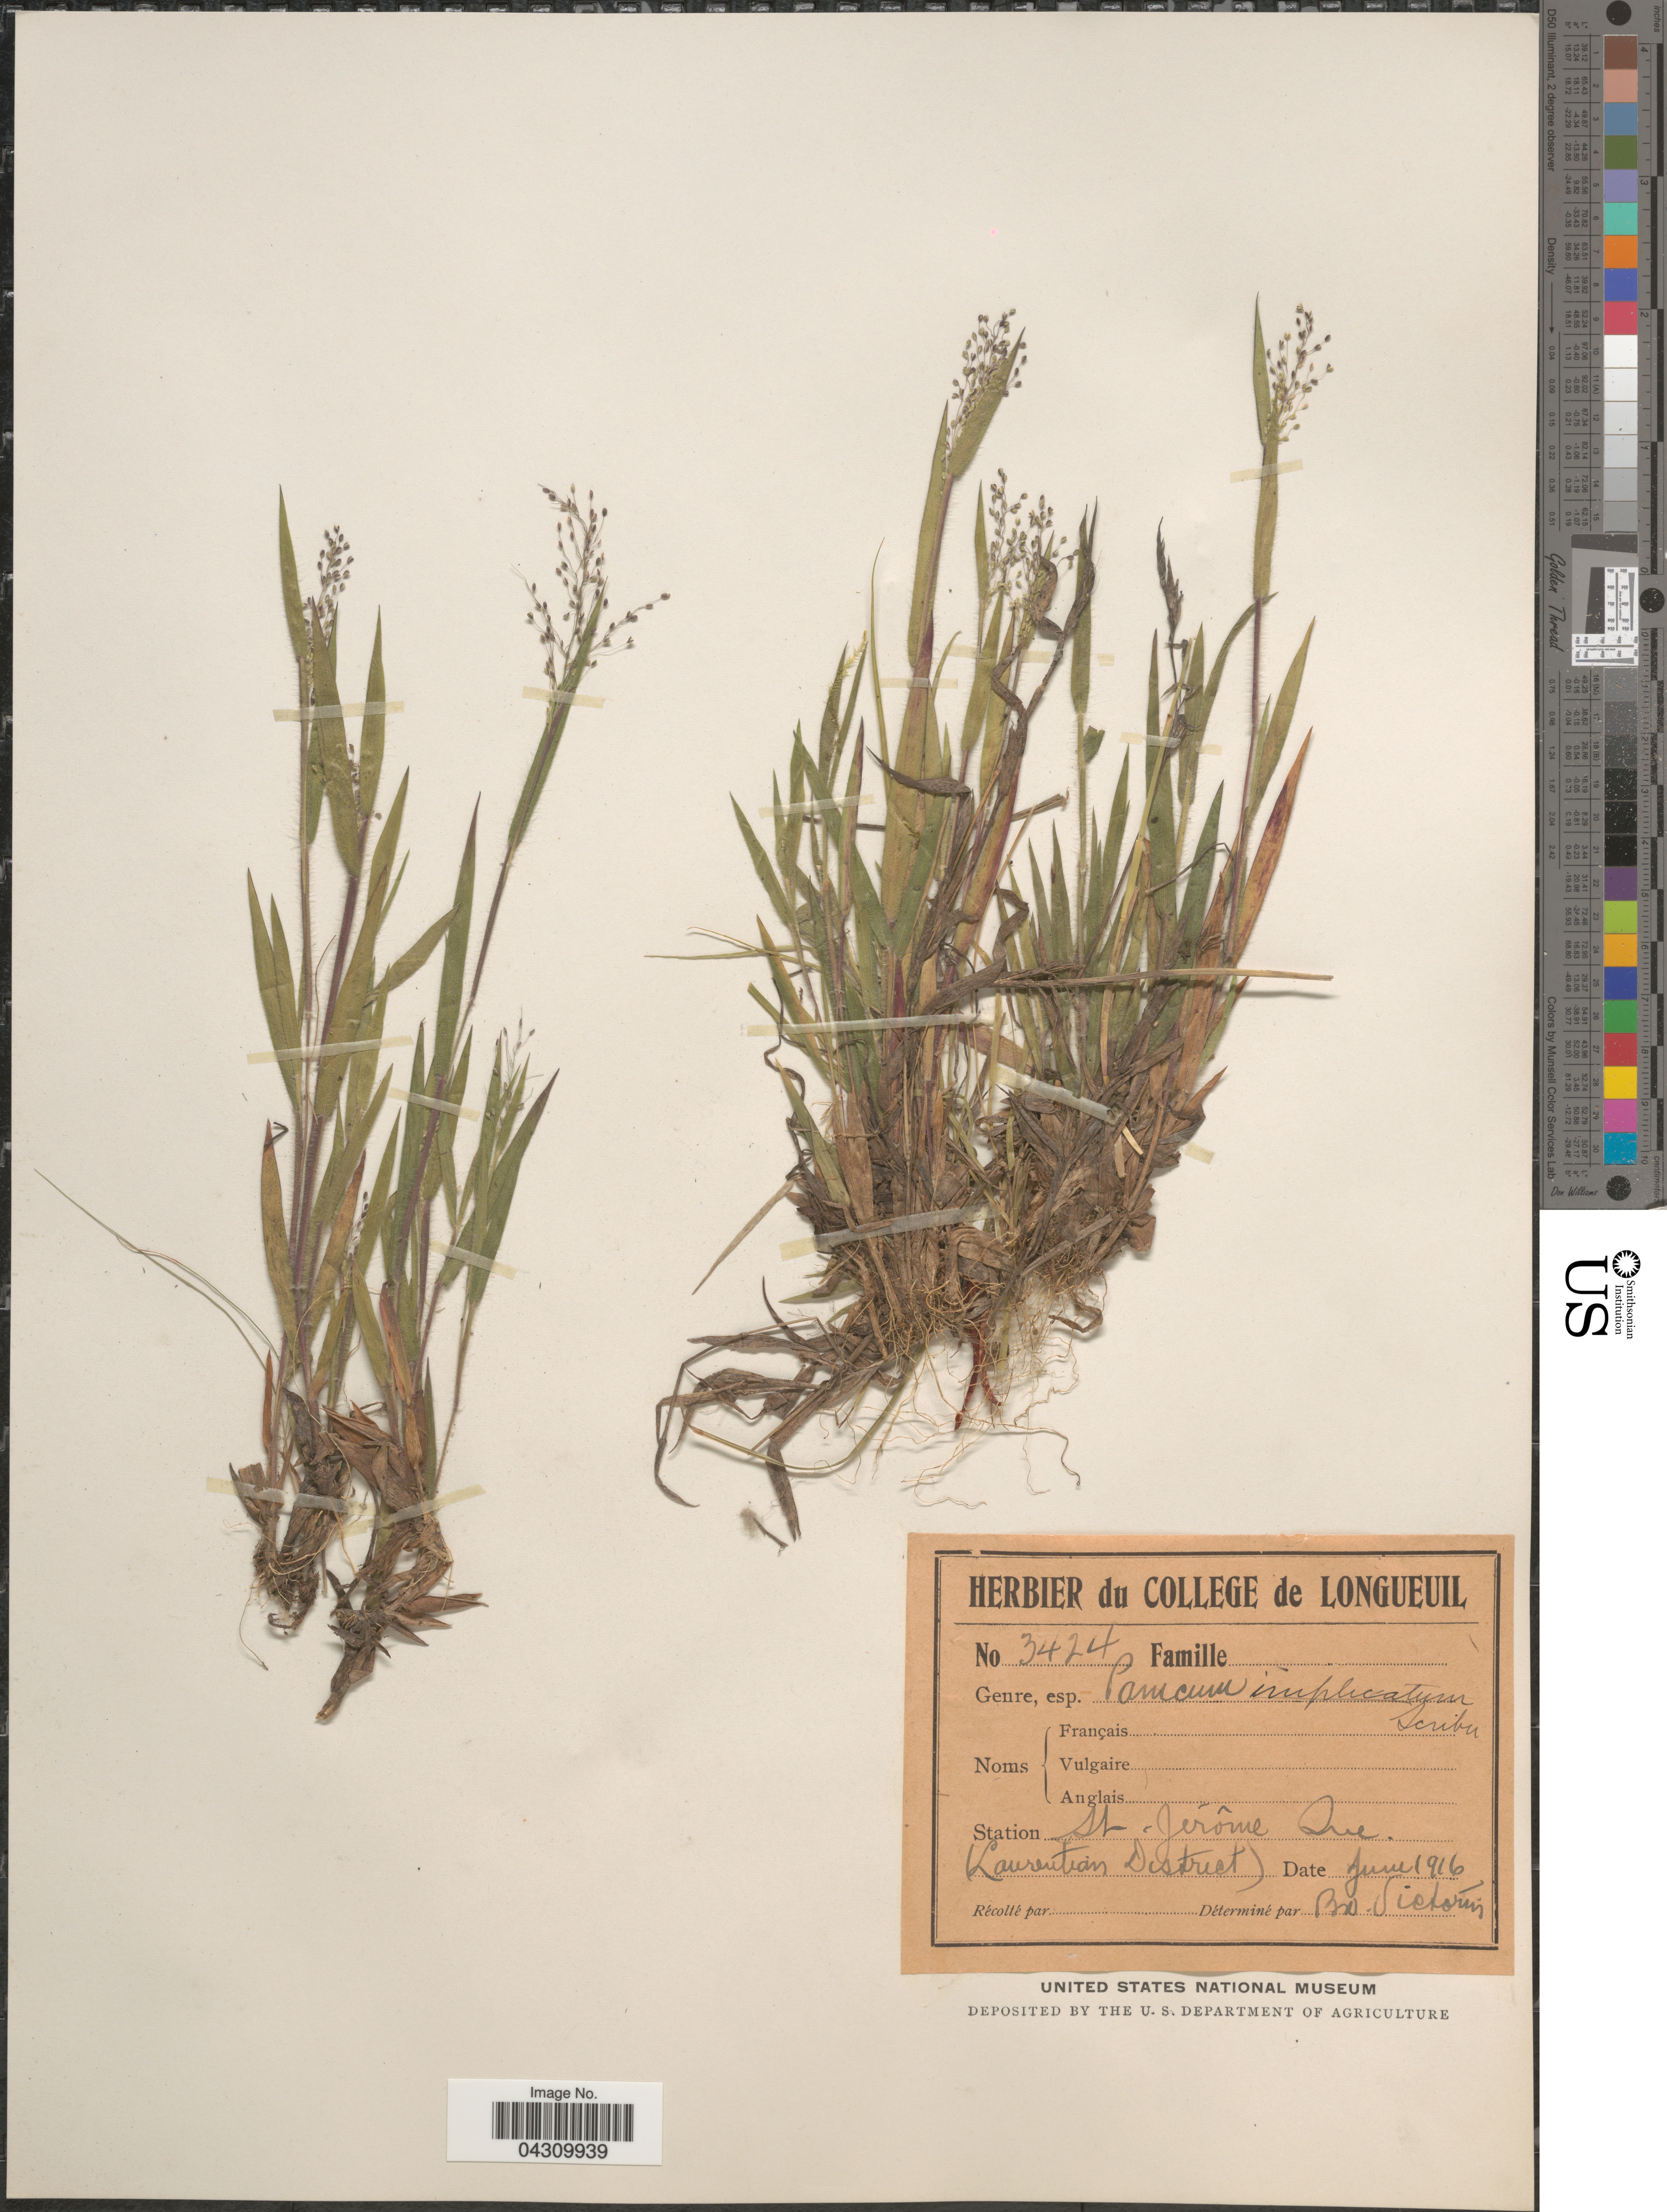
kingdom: Plantae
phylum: Tracheophyta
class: Liliopsida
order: Poales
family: Poaceae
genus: Dichanthelium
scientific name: Dichanthelium acuminatum var. acuminatum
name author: (Sw.) Gould & C.A. Clark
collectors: Ex Herb. du College de Longueuil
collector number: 3424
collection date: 1916-06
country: Canada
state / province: Quebec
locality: St. Jérôme (Laurentian District).